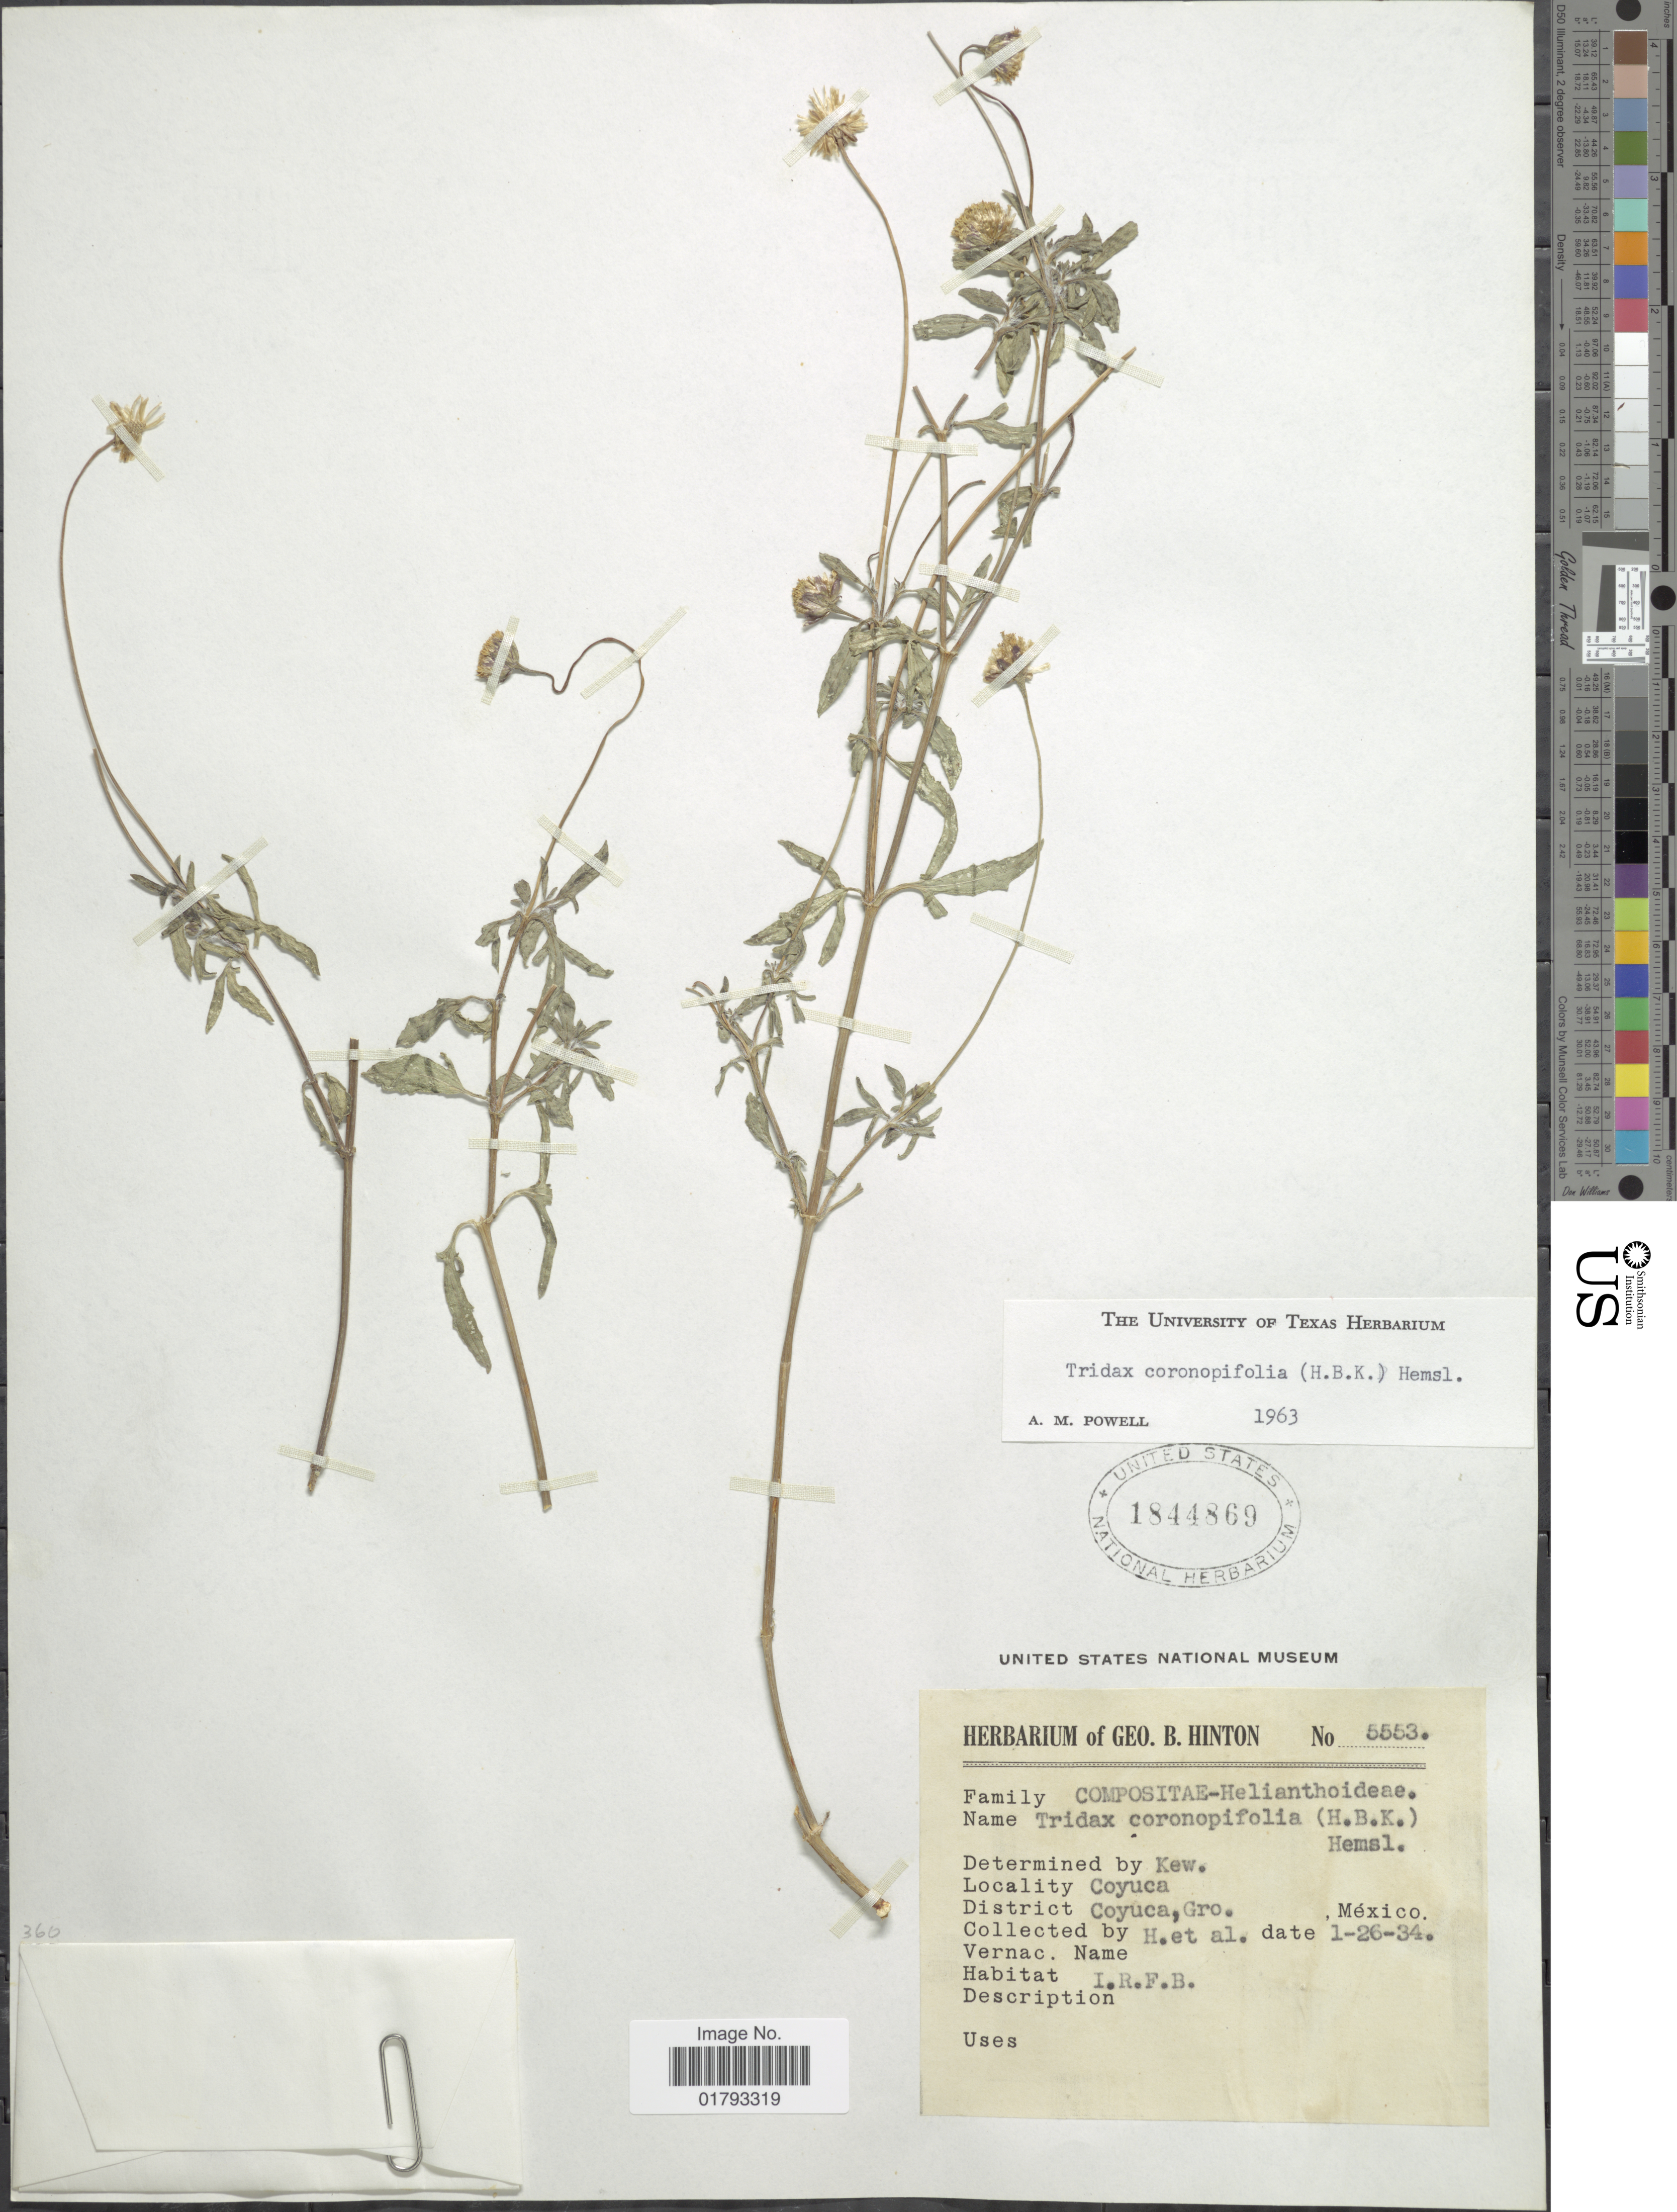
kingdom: Plantae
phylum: Tracheophyta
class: Magnoliopsida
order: Asterales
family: Asteraceae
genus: Tridax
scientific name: Tridax coronopifolia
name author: (Kunth) Hemsl.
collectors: G. B. Hinton & et al.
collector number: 5553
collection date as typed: Transcribed d/m/y: 26/1/34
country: Mexico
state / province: Guerrero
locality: Coyuca, Coyuca, Gro. Mexico.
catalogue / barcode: US 1844869